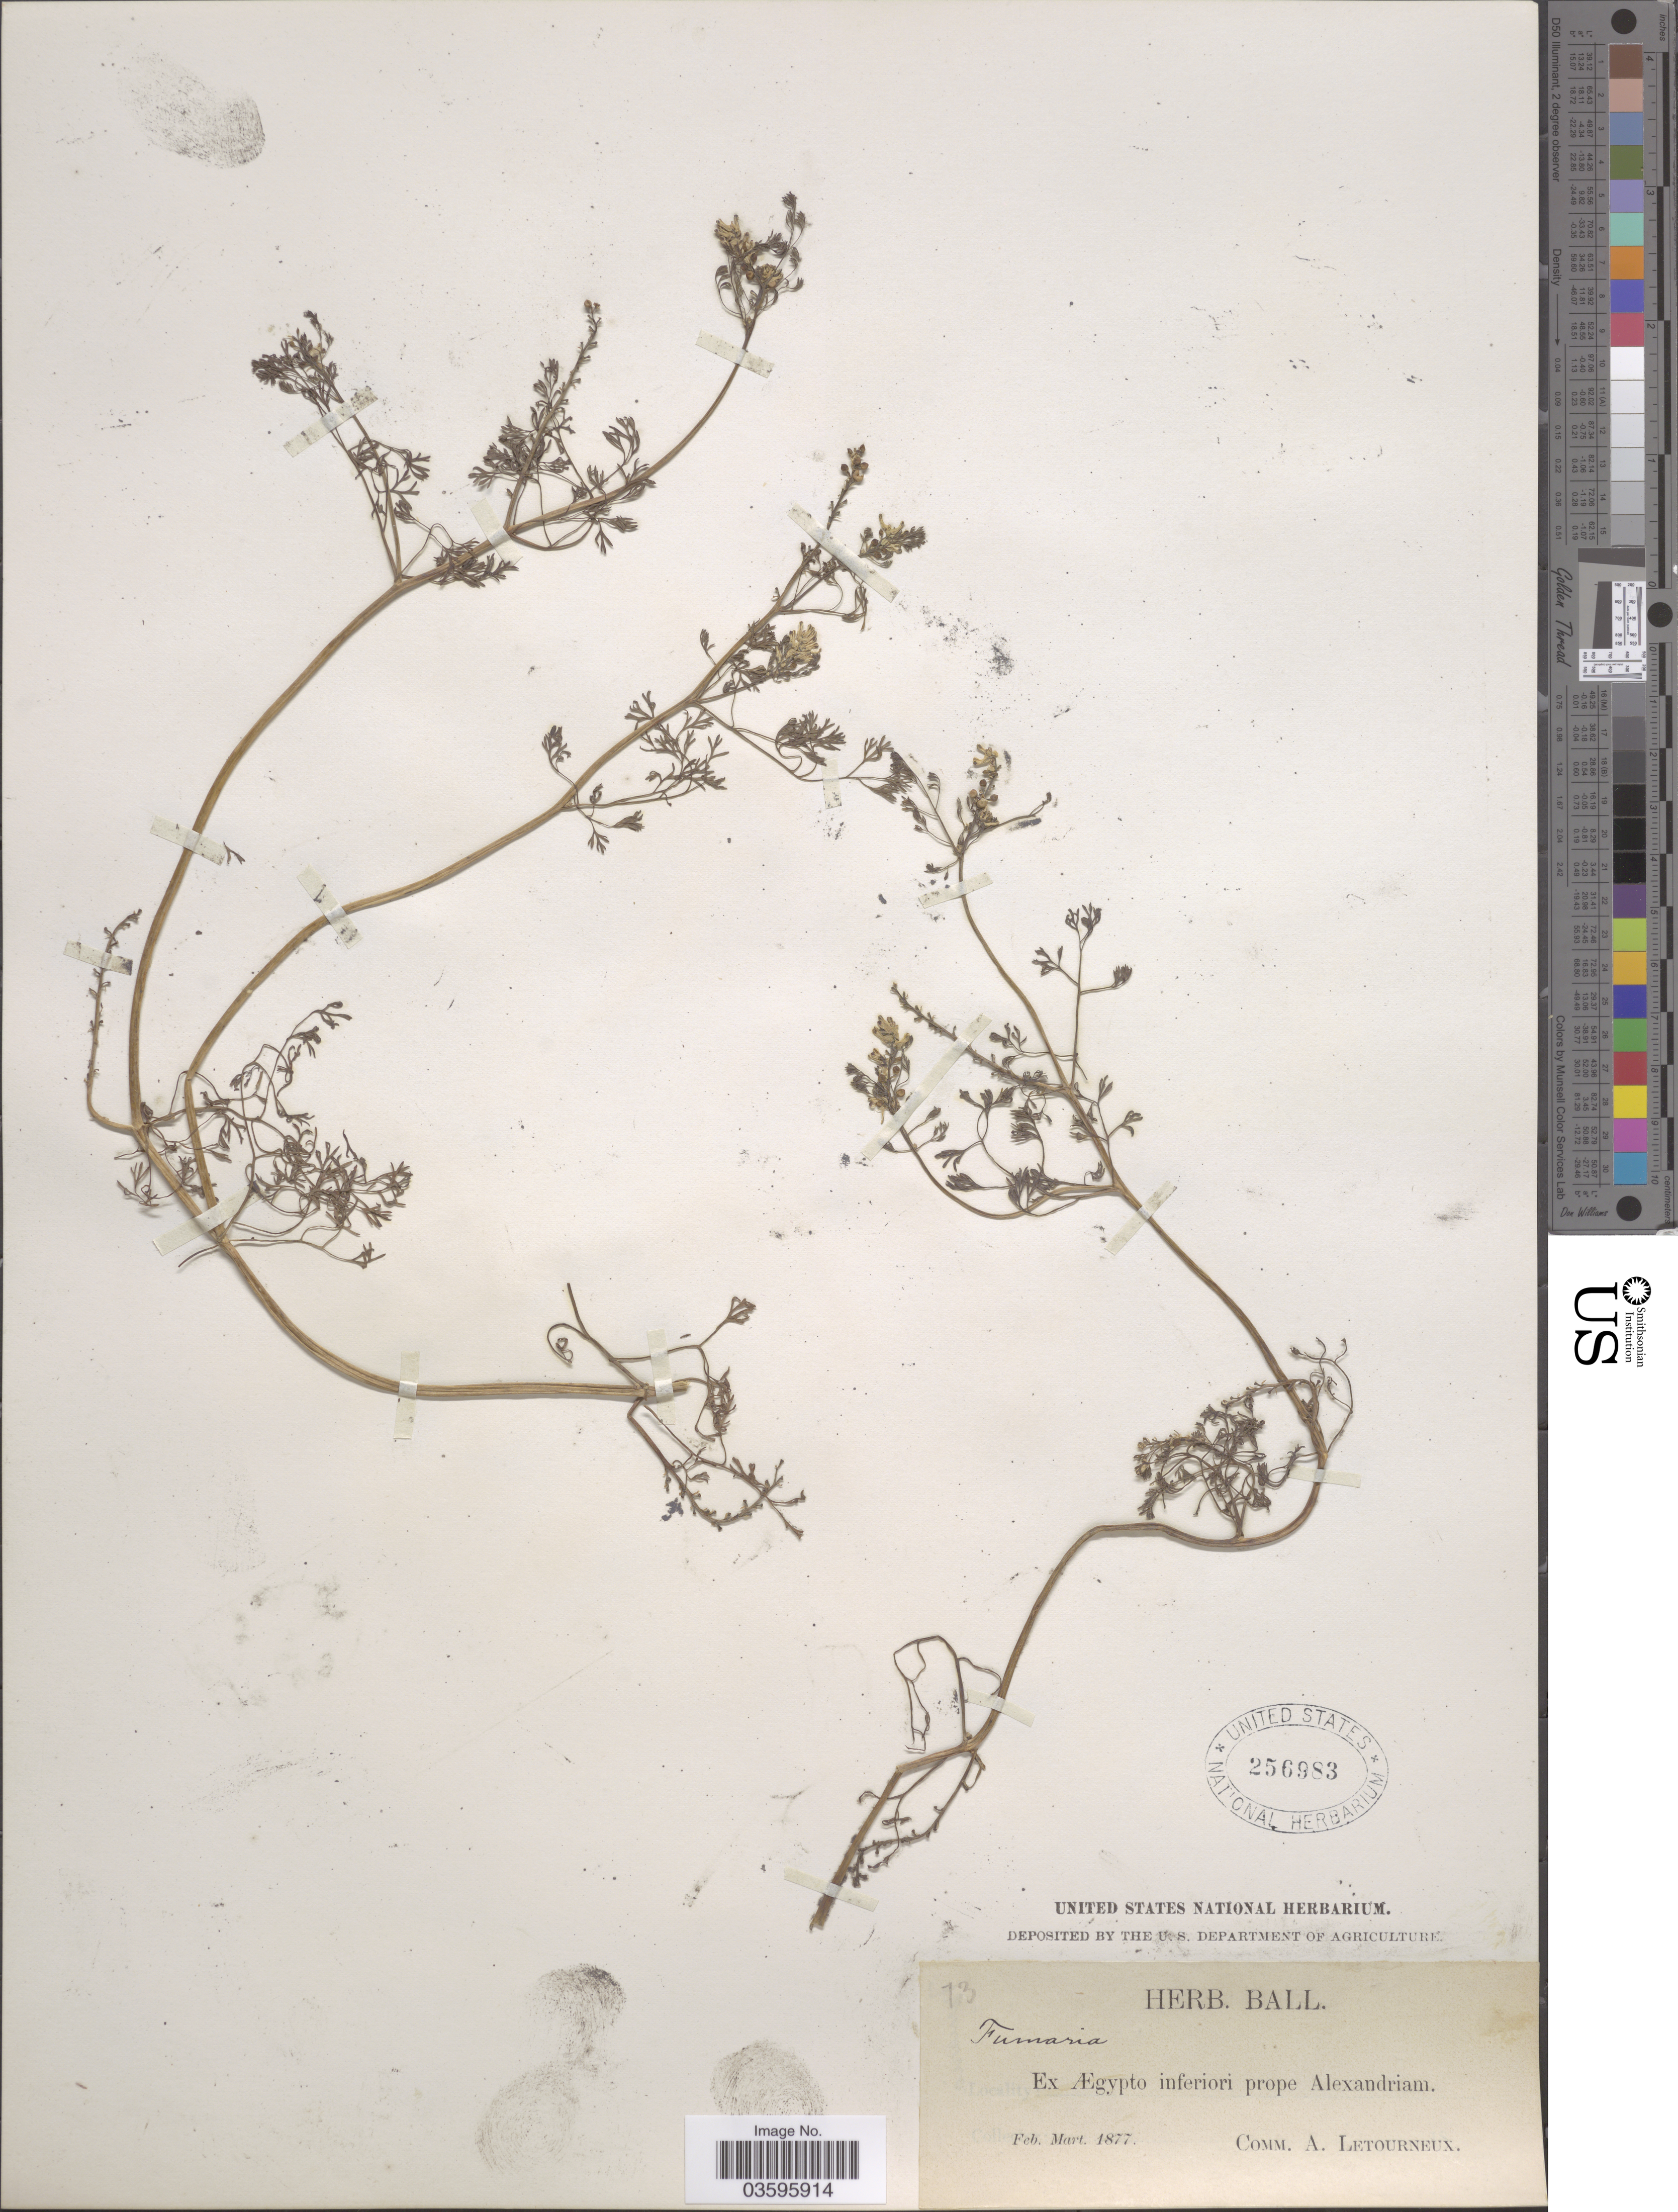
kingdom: Plantae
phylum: Tracheophyta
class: Magnoliopsida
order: Ranunculales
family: Papaveraceae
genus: Fumaria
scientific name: Fumaria sp.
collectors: ex herb. Ball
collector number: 13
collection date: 1877-02/1877-03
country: Egypt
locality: Ex Ægypto inferiori prope Alexandriam.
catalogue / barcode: US 256983